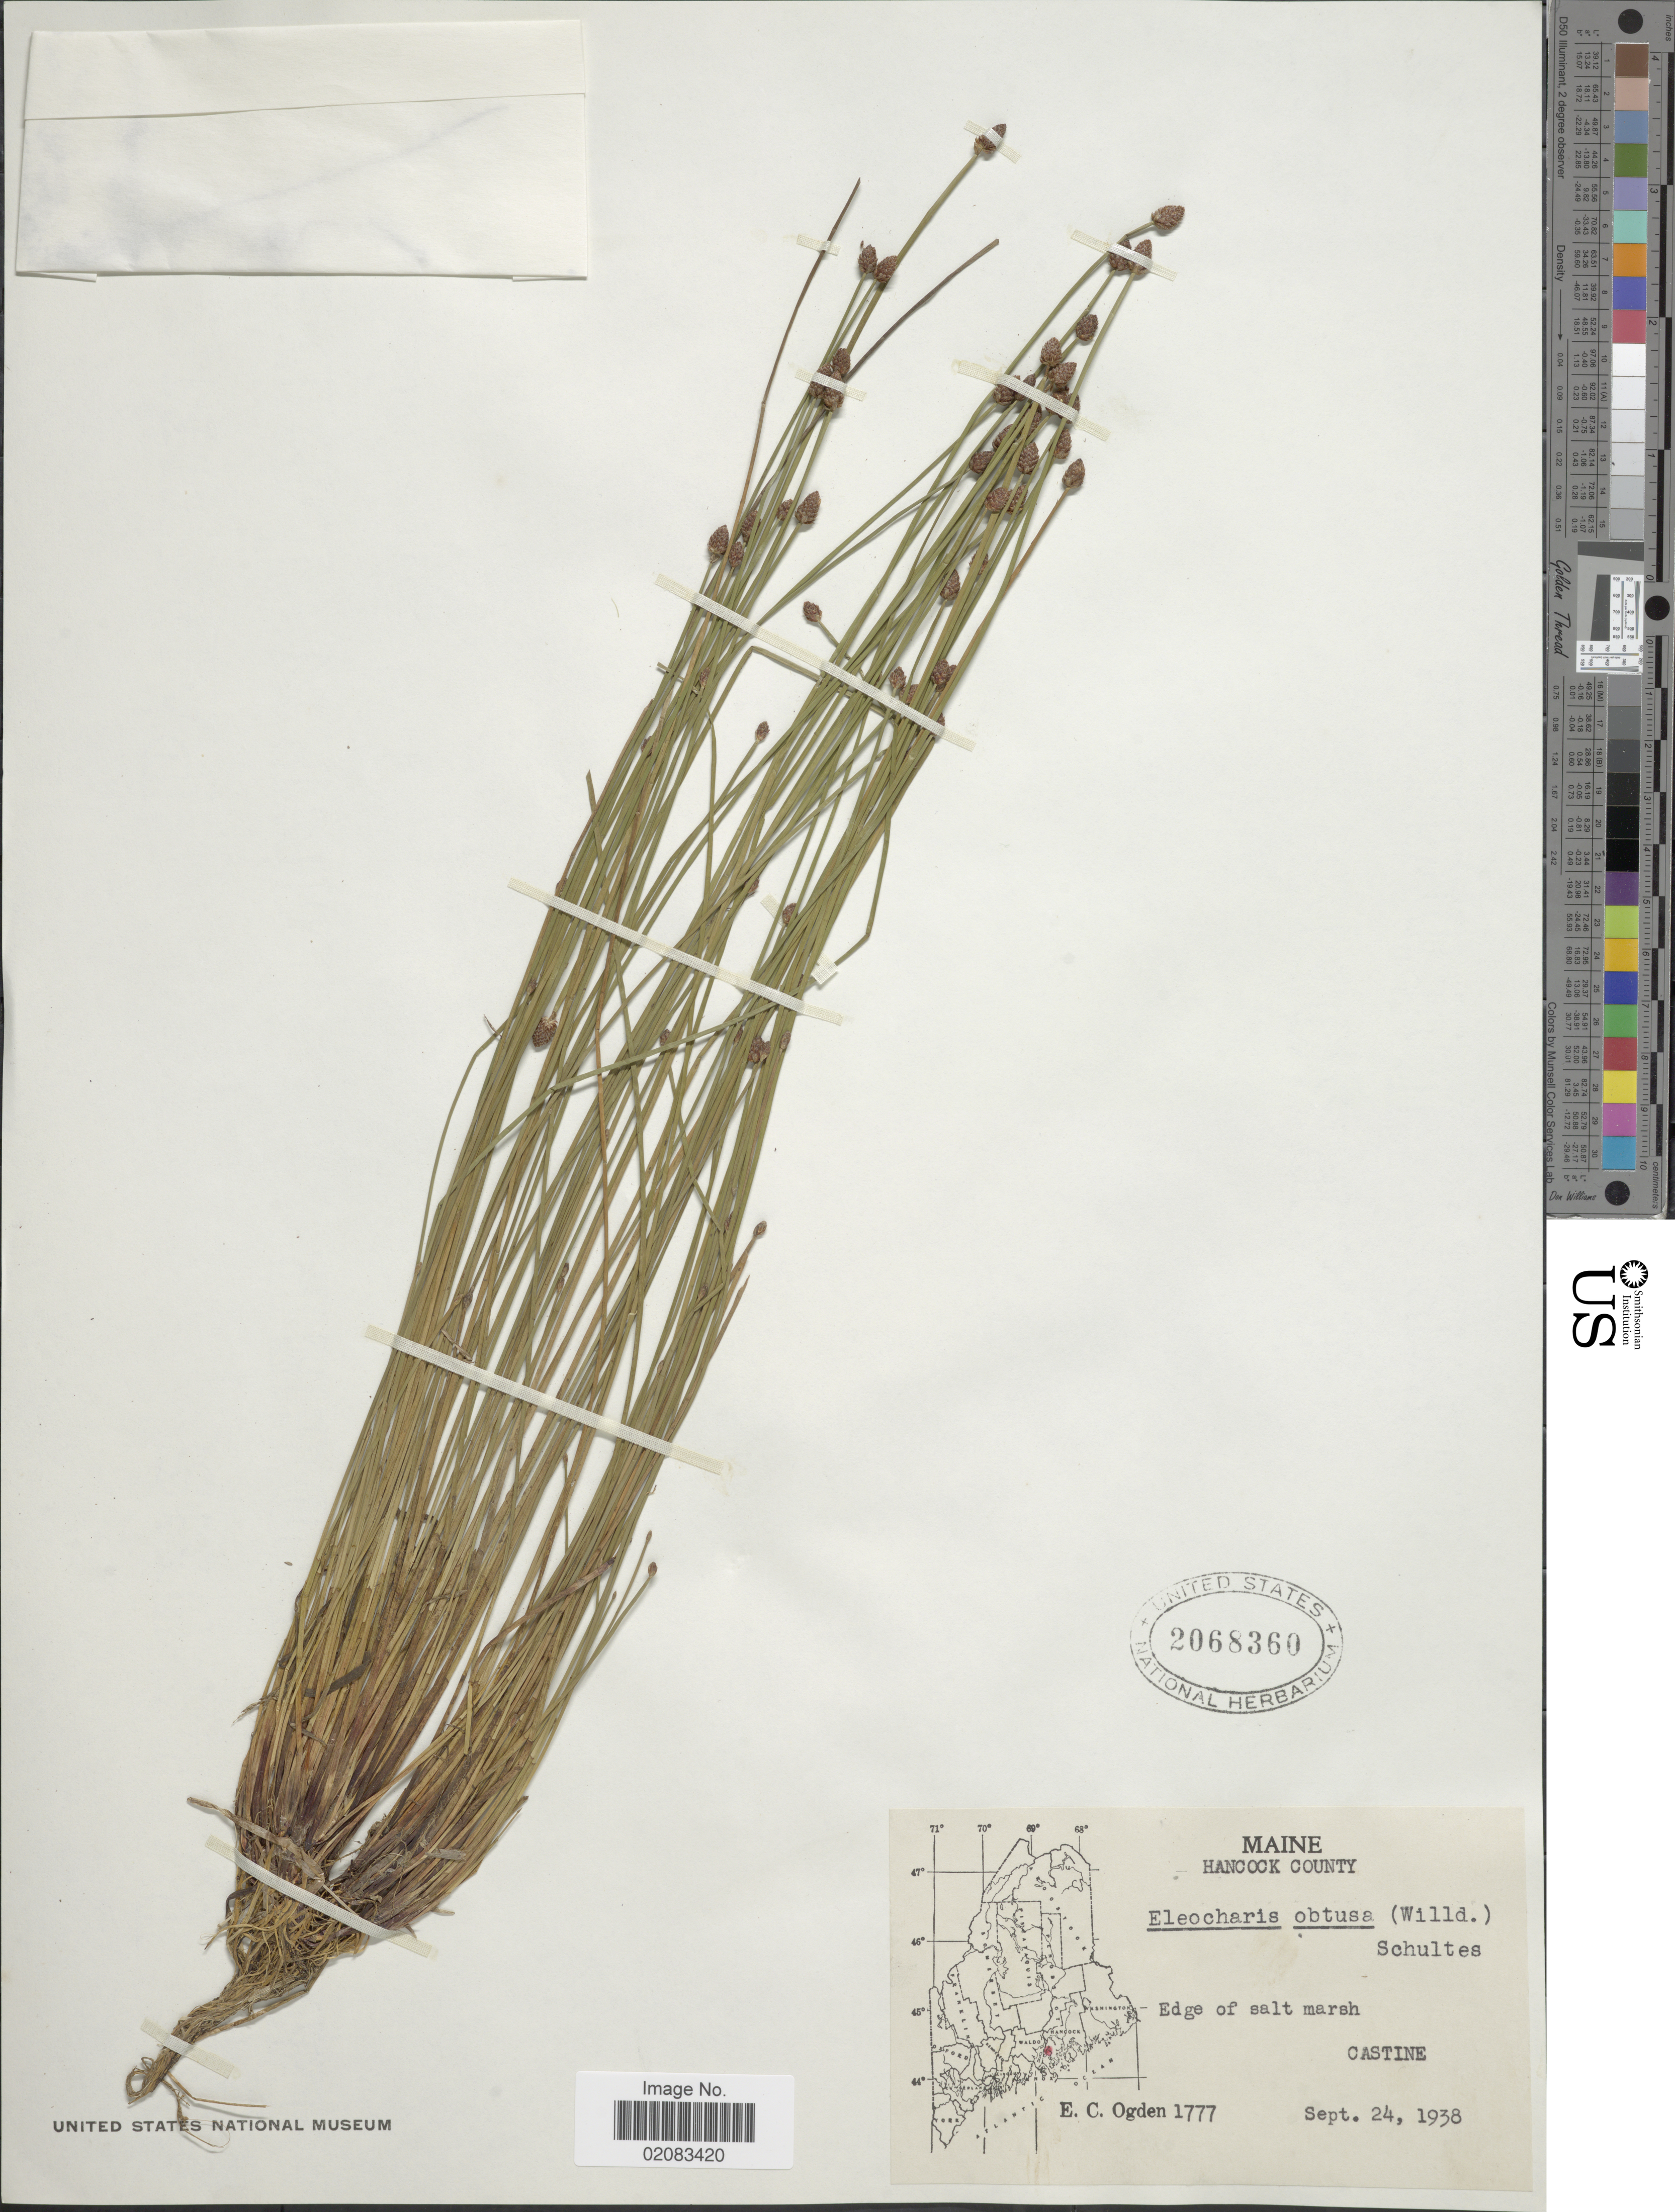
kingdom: Plantae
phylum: Tracheophyta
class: Liliopsida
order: Poales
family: Cyperaceae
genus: Eleocharis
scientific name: Eleocharis obtusa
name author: (Willd.) Schult.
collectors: E. Ogden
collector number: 1777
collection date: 1938-09-24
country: United States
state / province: Maine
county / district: Hancock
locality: Edge of salt marsh, Castine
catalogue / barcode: US 2068360